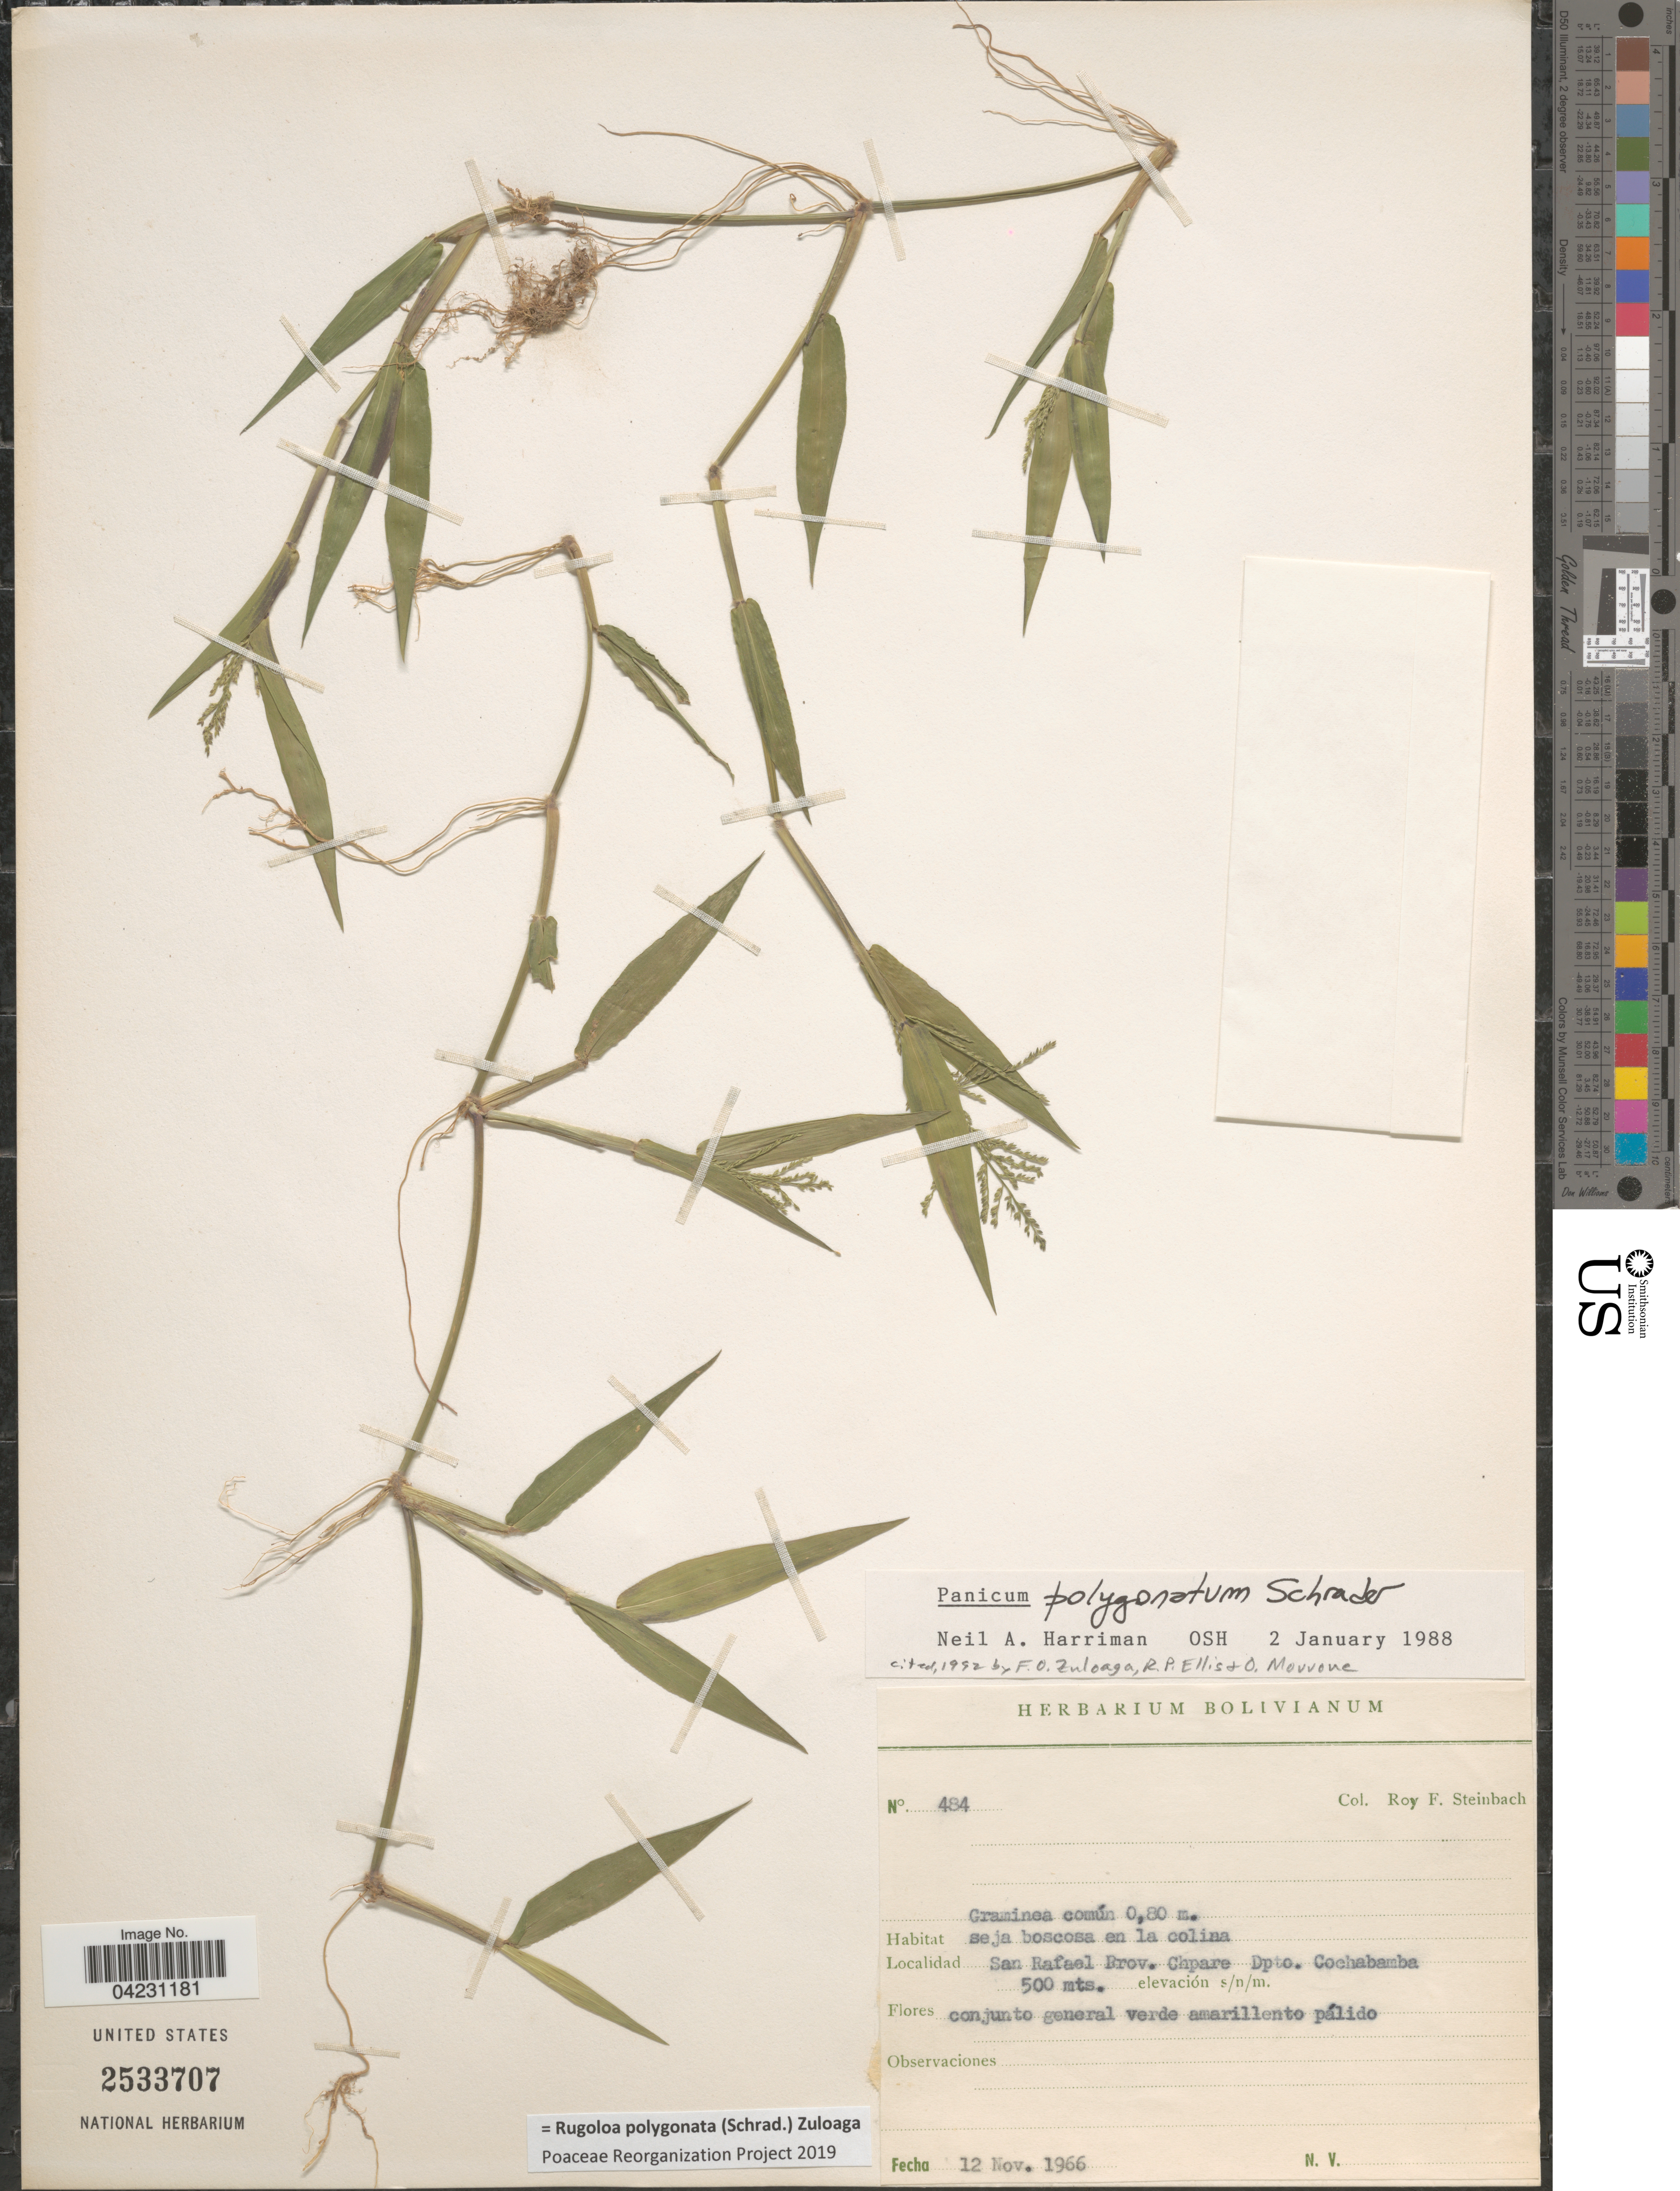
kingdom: Plantae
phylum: Tracheophyta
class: Liliopsida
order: Poales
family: Poaceae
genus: Rugoloa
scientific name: Rugoloa polygonata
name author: (Schrad.) Zuloaga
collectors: R. F. Steinbach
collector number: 484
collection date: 1966-11-12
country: Bolivia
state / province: Cochabamba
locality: San Rafael, Prov. Chapare Dpto. Cochabamba.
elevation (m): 500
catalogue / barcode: US 2533707